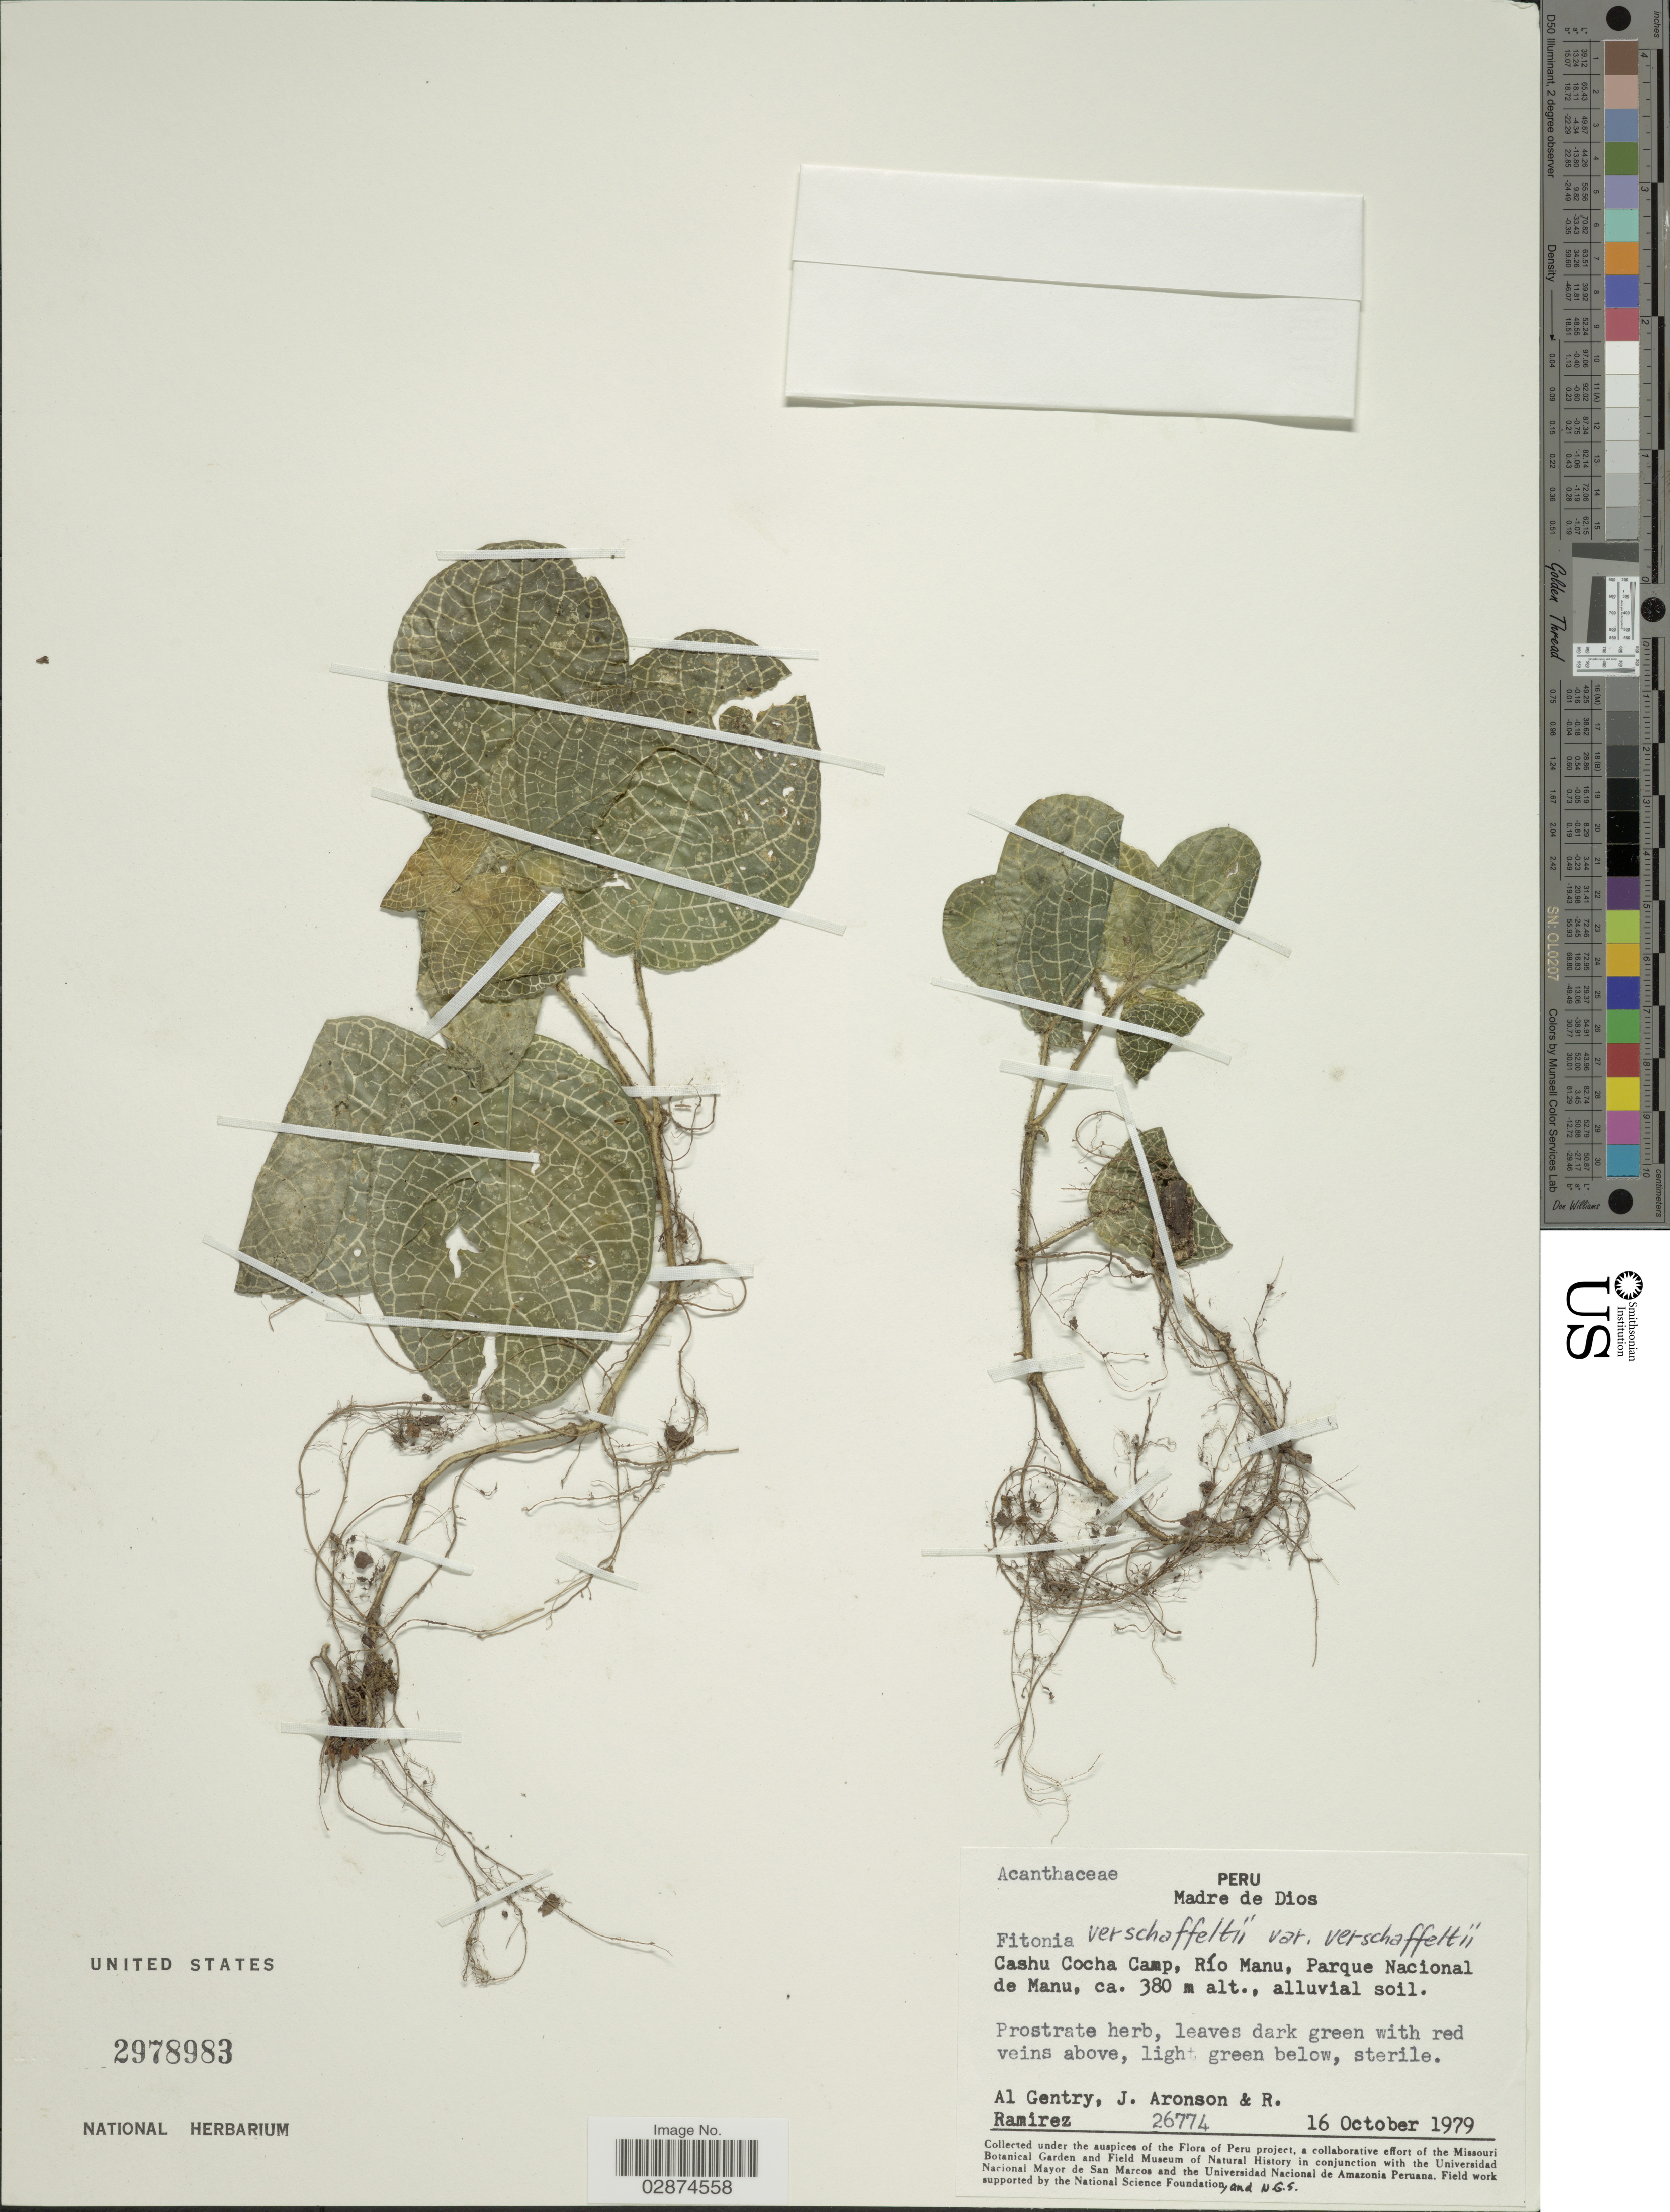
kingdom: Plantae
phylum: Tracheophyta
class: Magnoliopsida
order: Lamiales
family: Acanthaceae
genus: Fittonia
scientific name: Fittonia albivenis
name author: (Lindl. ex Veitch) Brummitt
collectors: A. H. Gentry, J. Aronson & R. Ramirez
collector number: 26774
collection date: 1979-10-16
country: Peru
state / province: Madre de Dios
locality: Cashu Cocha Camp, Río Manu, Parque Nacional de Manu.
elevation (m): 380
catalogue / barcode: US 2978983